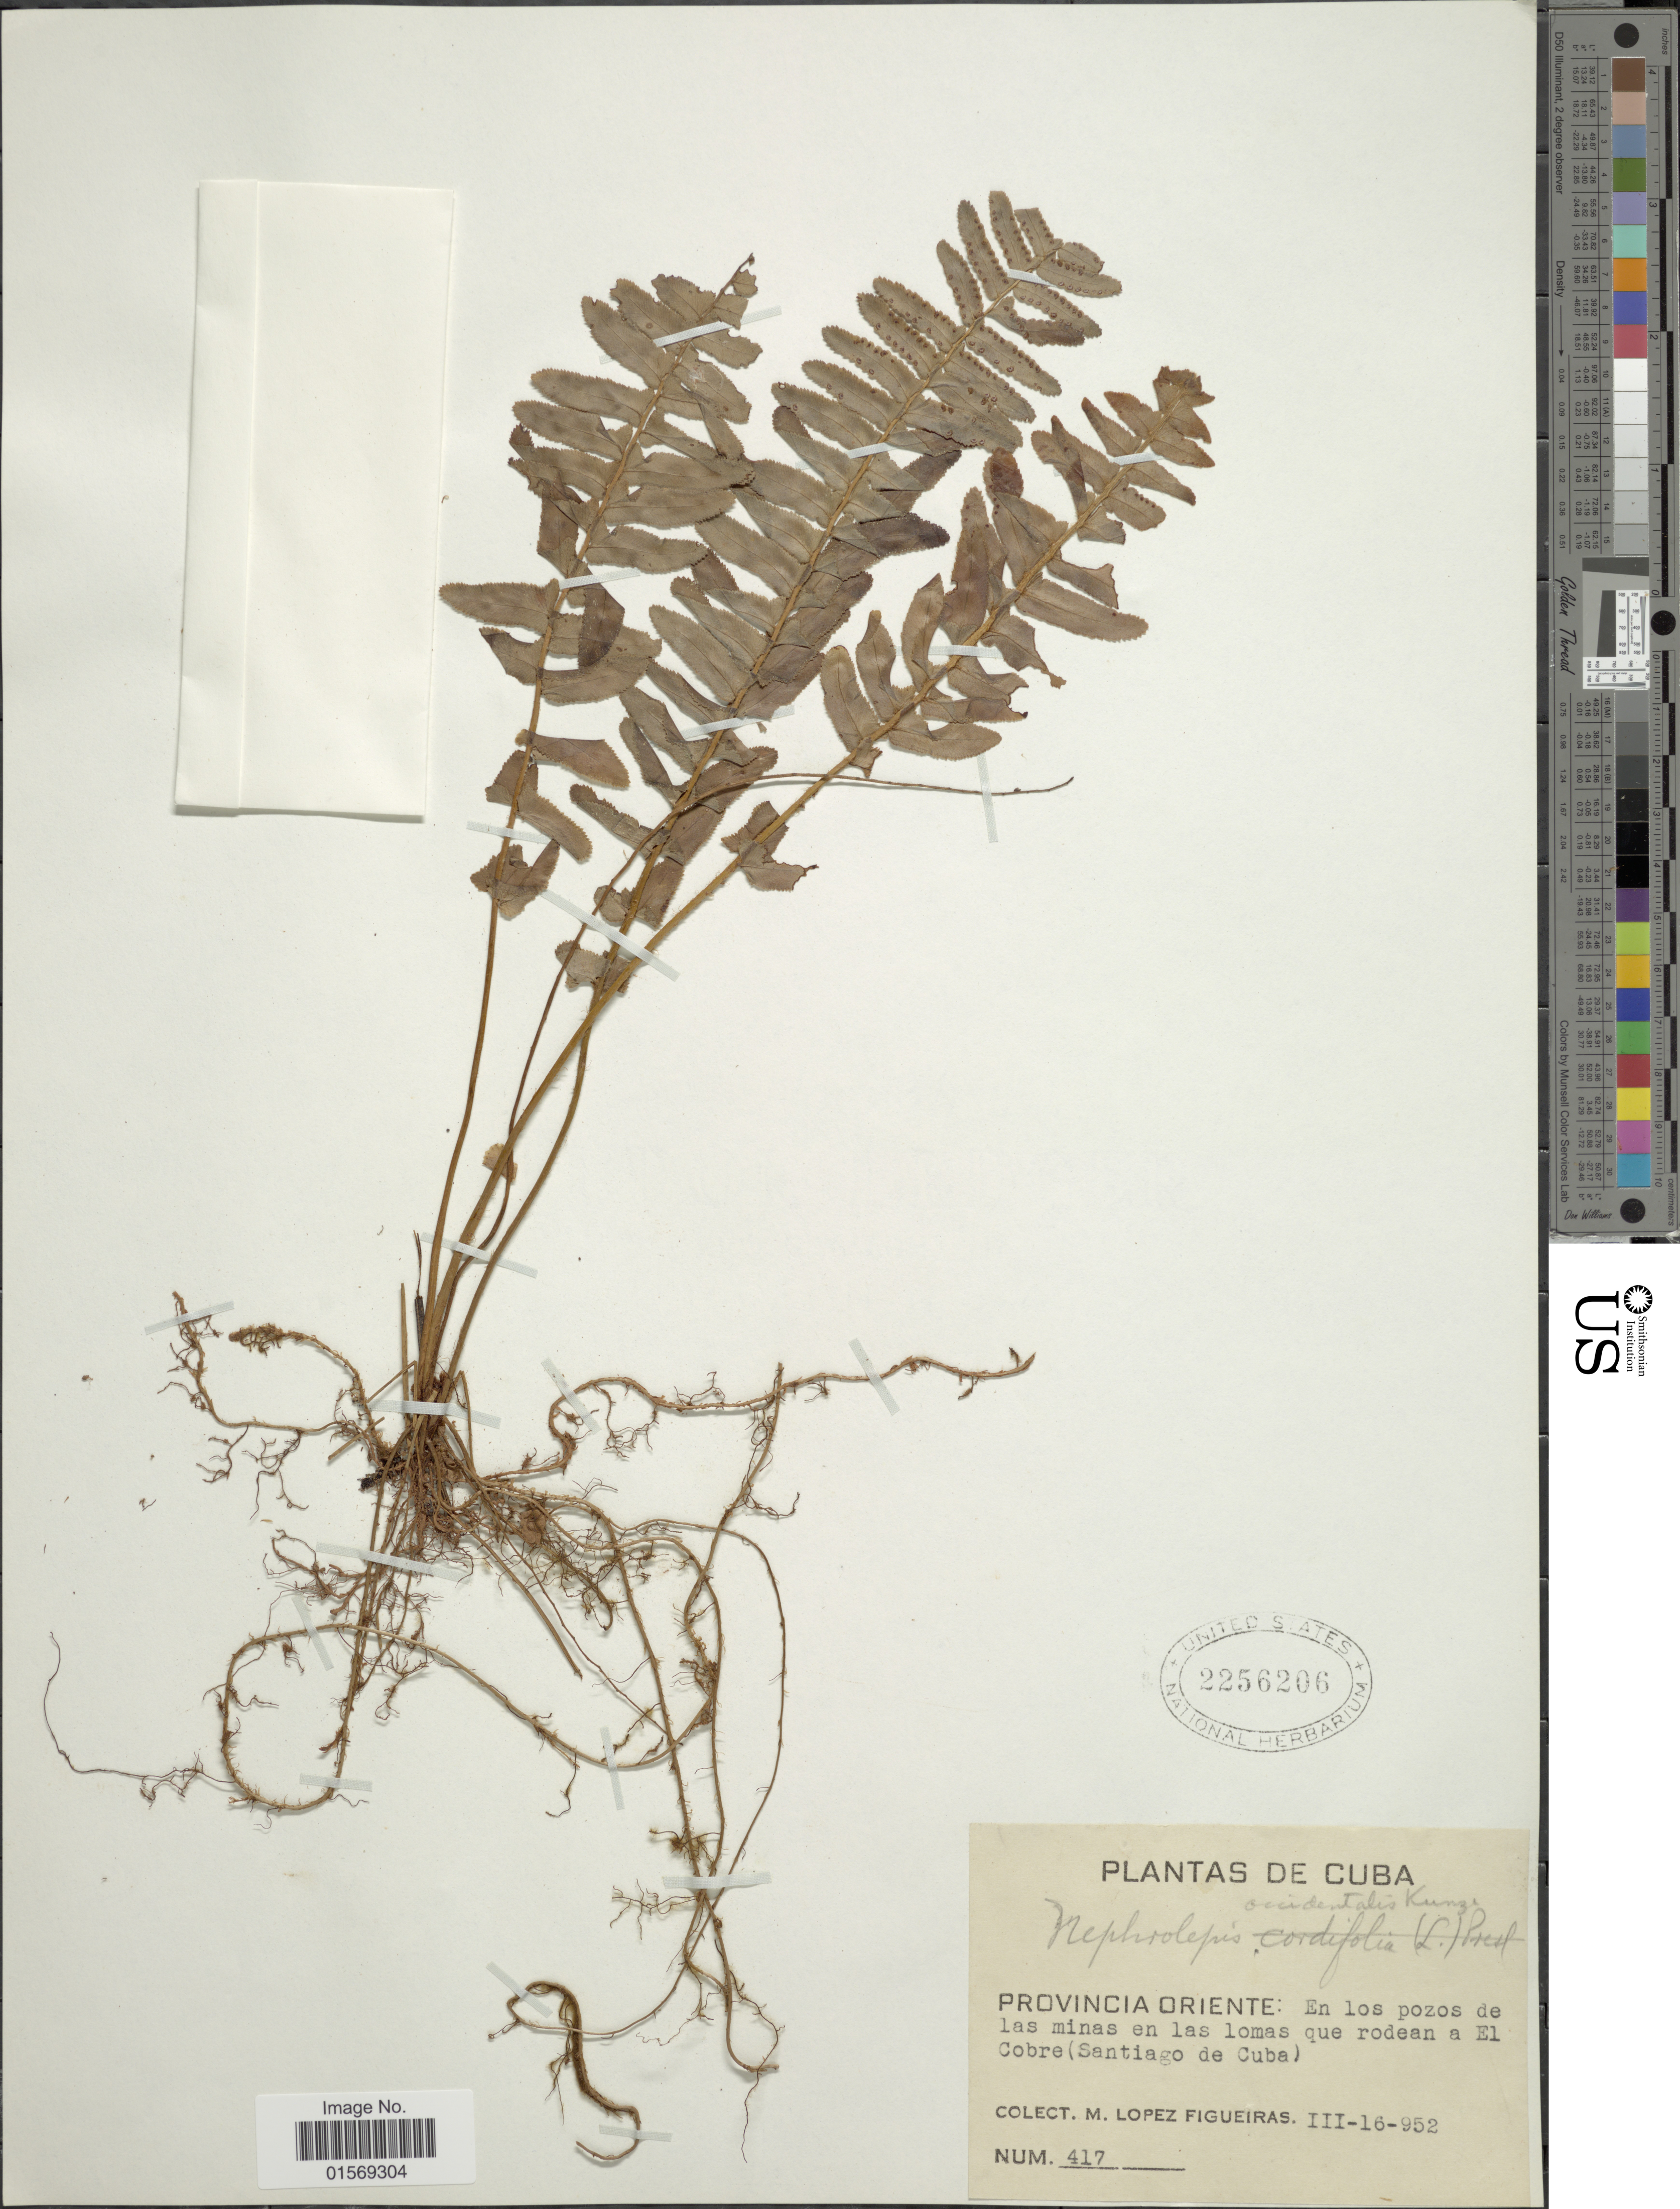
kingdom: Plantae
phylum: Tracheophyta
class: Polypodiopsida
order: Polypodiales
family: Nephrolepidaceae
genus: Nephrolepis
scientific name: Nephrolepis biserrata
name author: (Sw.) Schott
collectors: M. López Figueiras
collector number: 417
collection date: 1952-03-16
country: Cuba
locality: Cuba. Provincia Oriente: En los pozos de las minas en las lomas que rodean a El Cobre (Santiago de Cuba).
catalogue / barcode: US 2256206